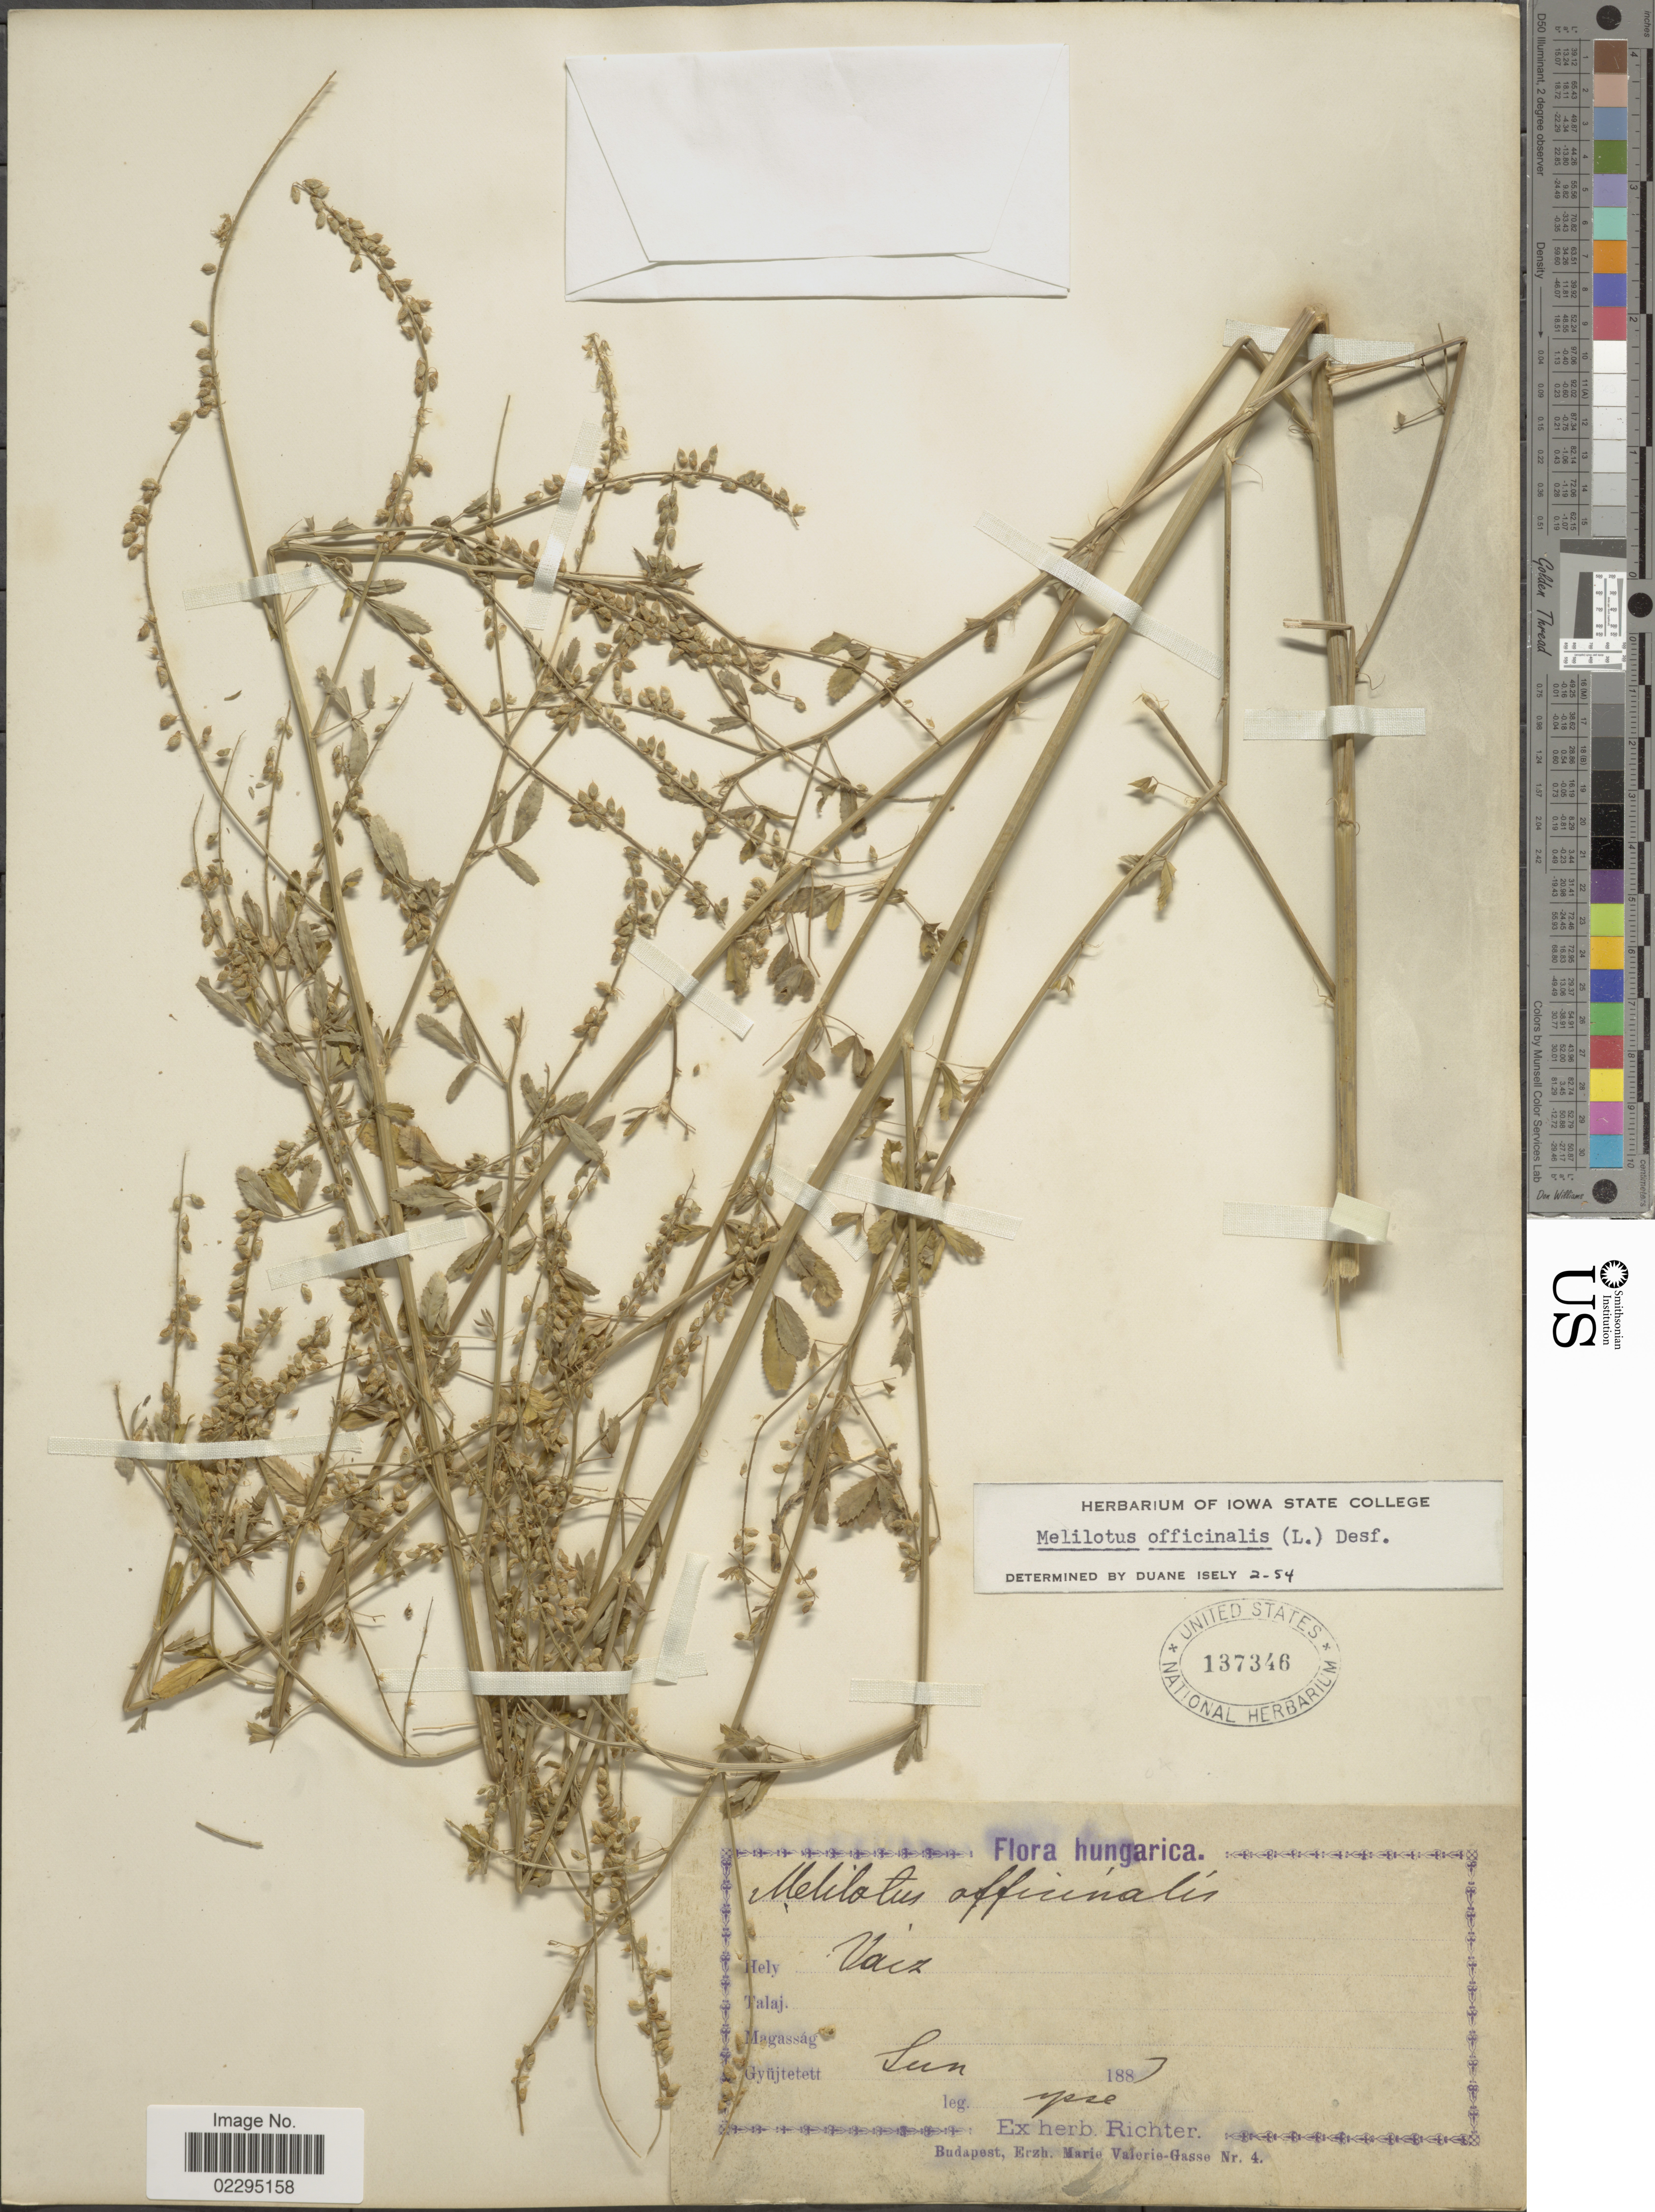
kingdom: Plantae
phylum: Tracheophyta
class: Magnoliopsida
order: Fabales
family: Fabaceae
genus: Melilotus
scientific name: Melilotus officinalis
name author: (L.) Lam.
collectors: -- Richter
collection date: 1883-06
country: Hungary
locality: Vaiz, Hungarica.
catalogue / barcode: US 137346